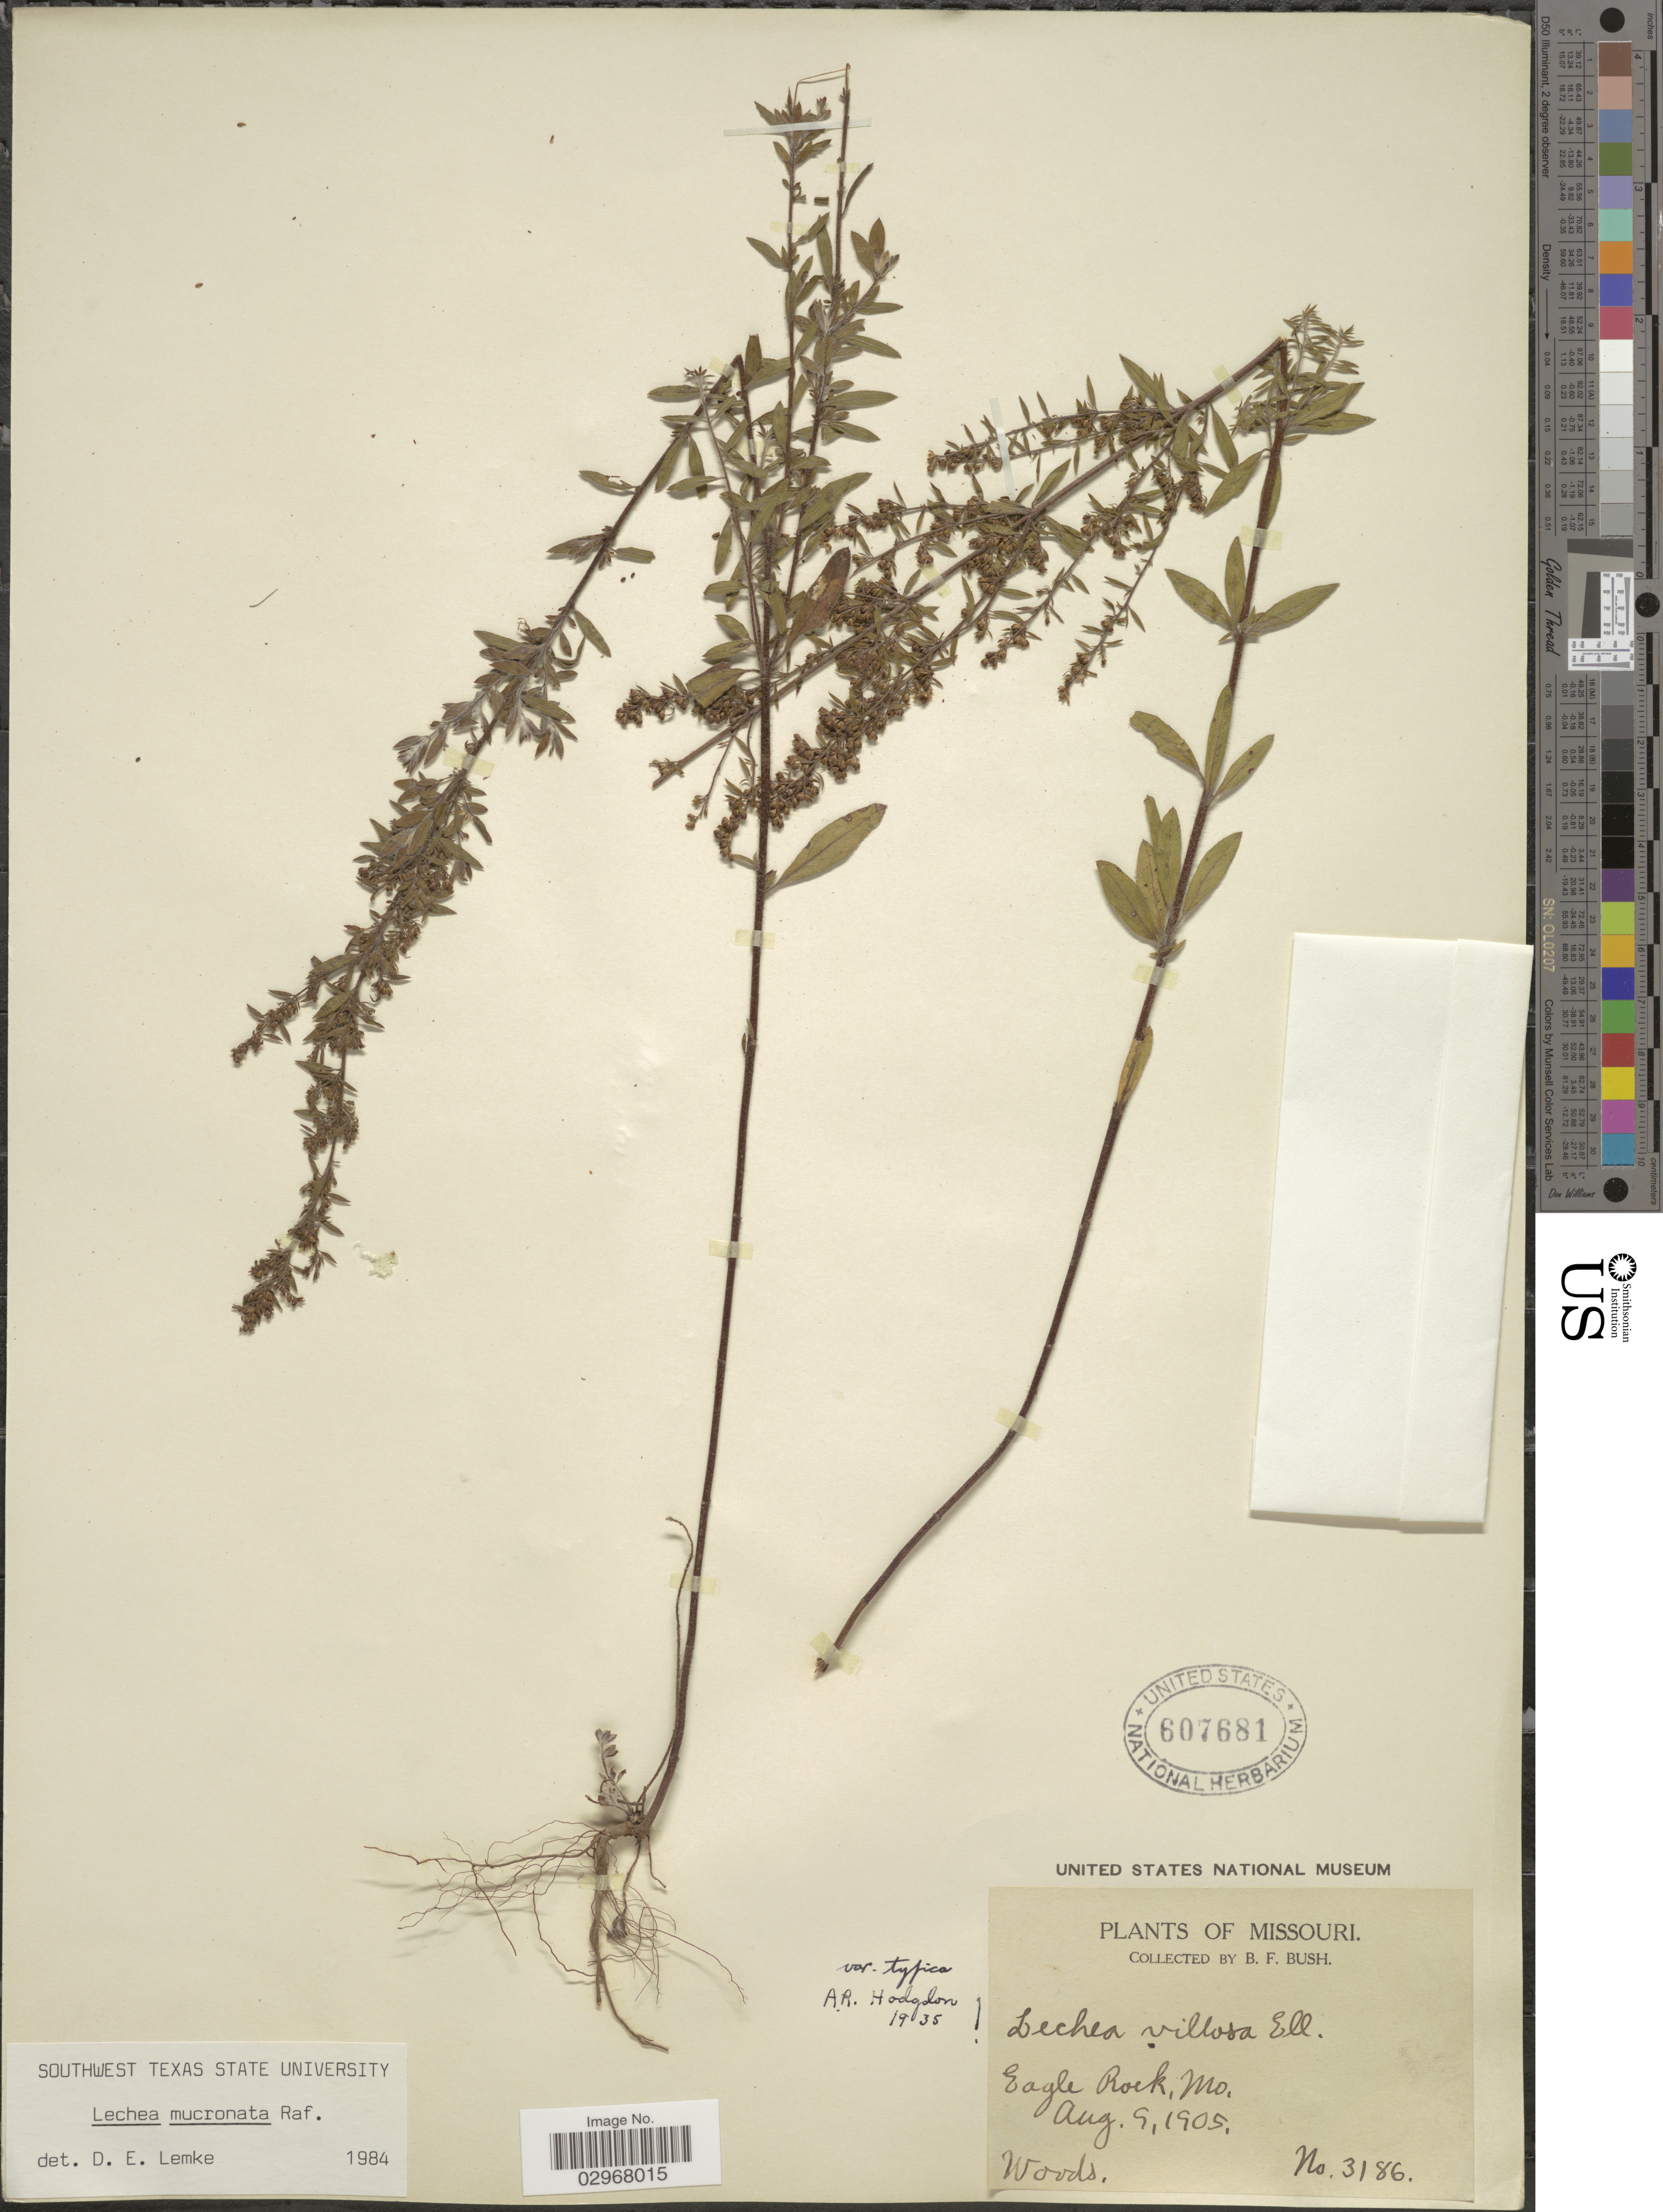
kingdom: Plantae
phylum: Tracheophyta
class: Magnoliopsida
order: Malvales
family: Cistaceae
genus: Lechea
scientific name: Lechea mucronata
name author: Raf.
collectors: B. F. Bush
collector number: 3186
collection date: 1905-08-09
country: United States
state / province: Missouri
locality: Eagle Rock.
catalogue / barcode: US 607681